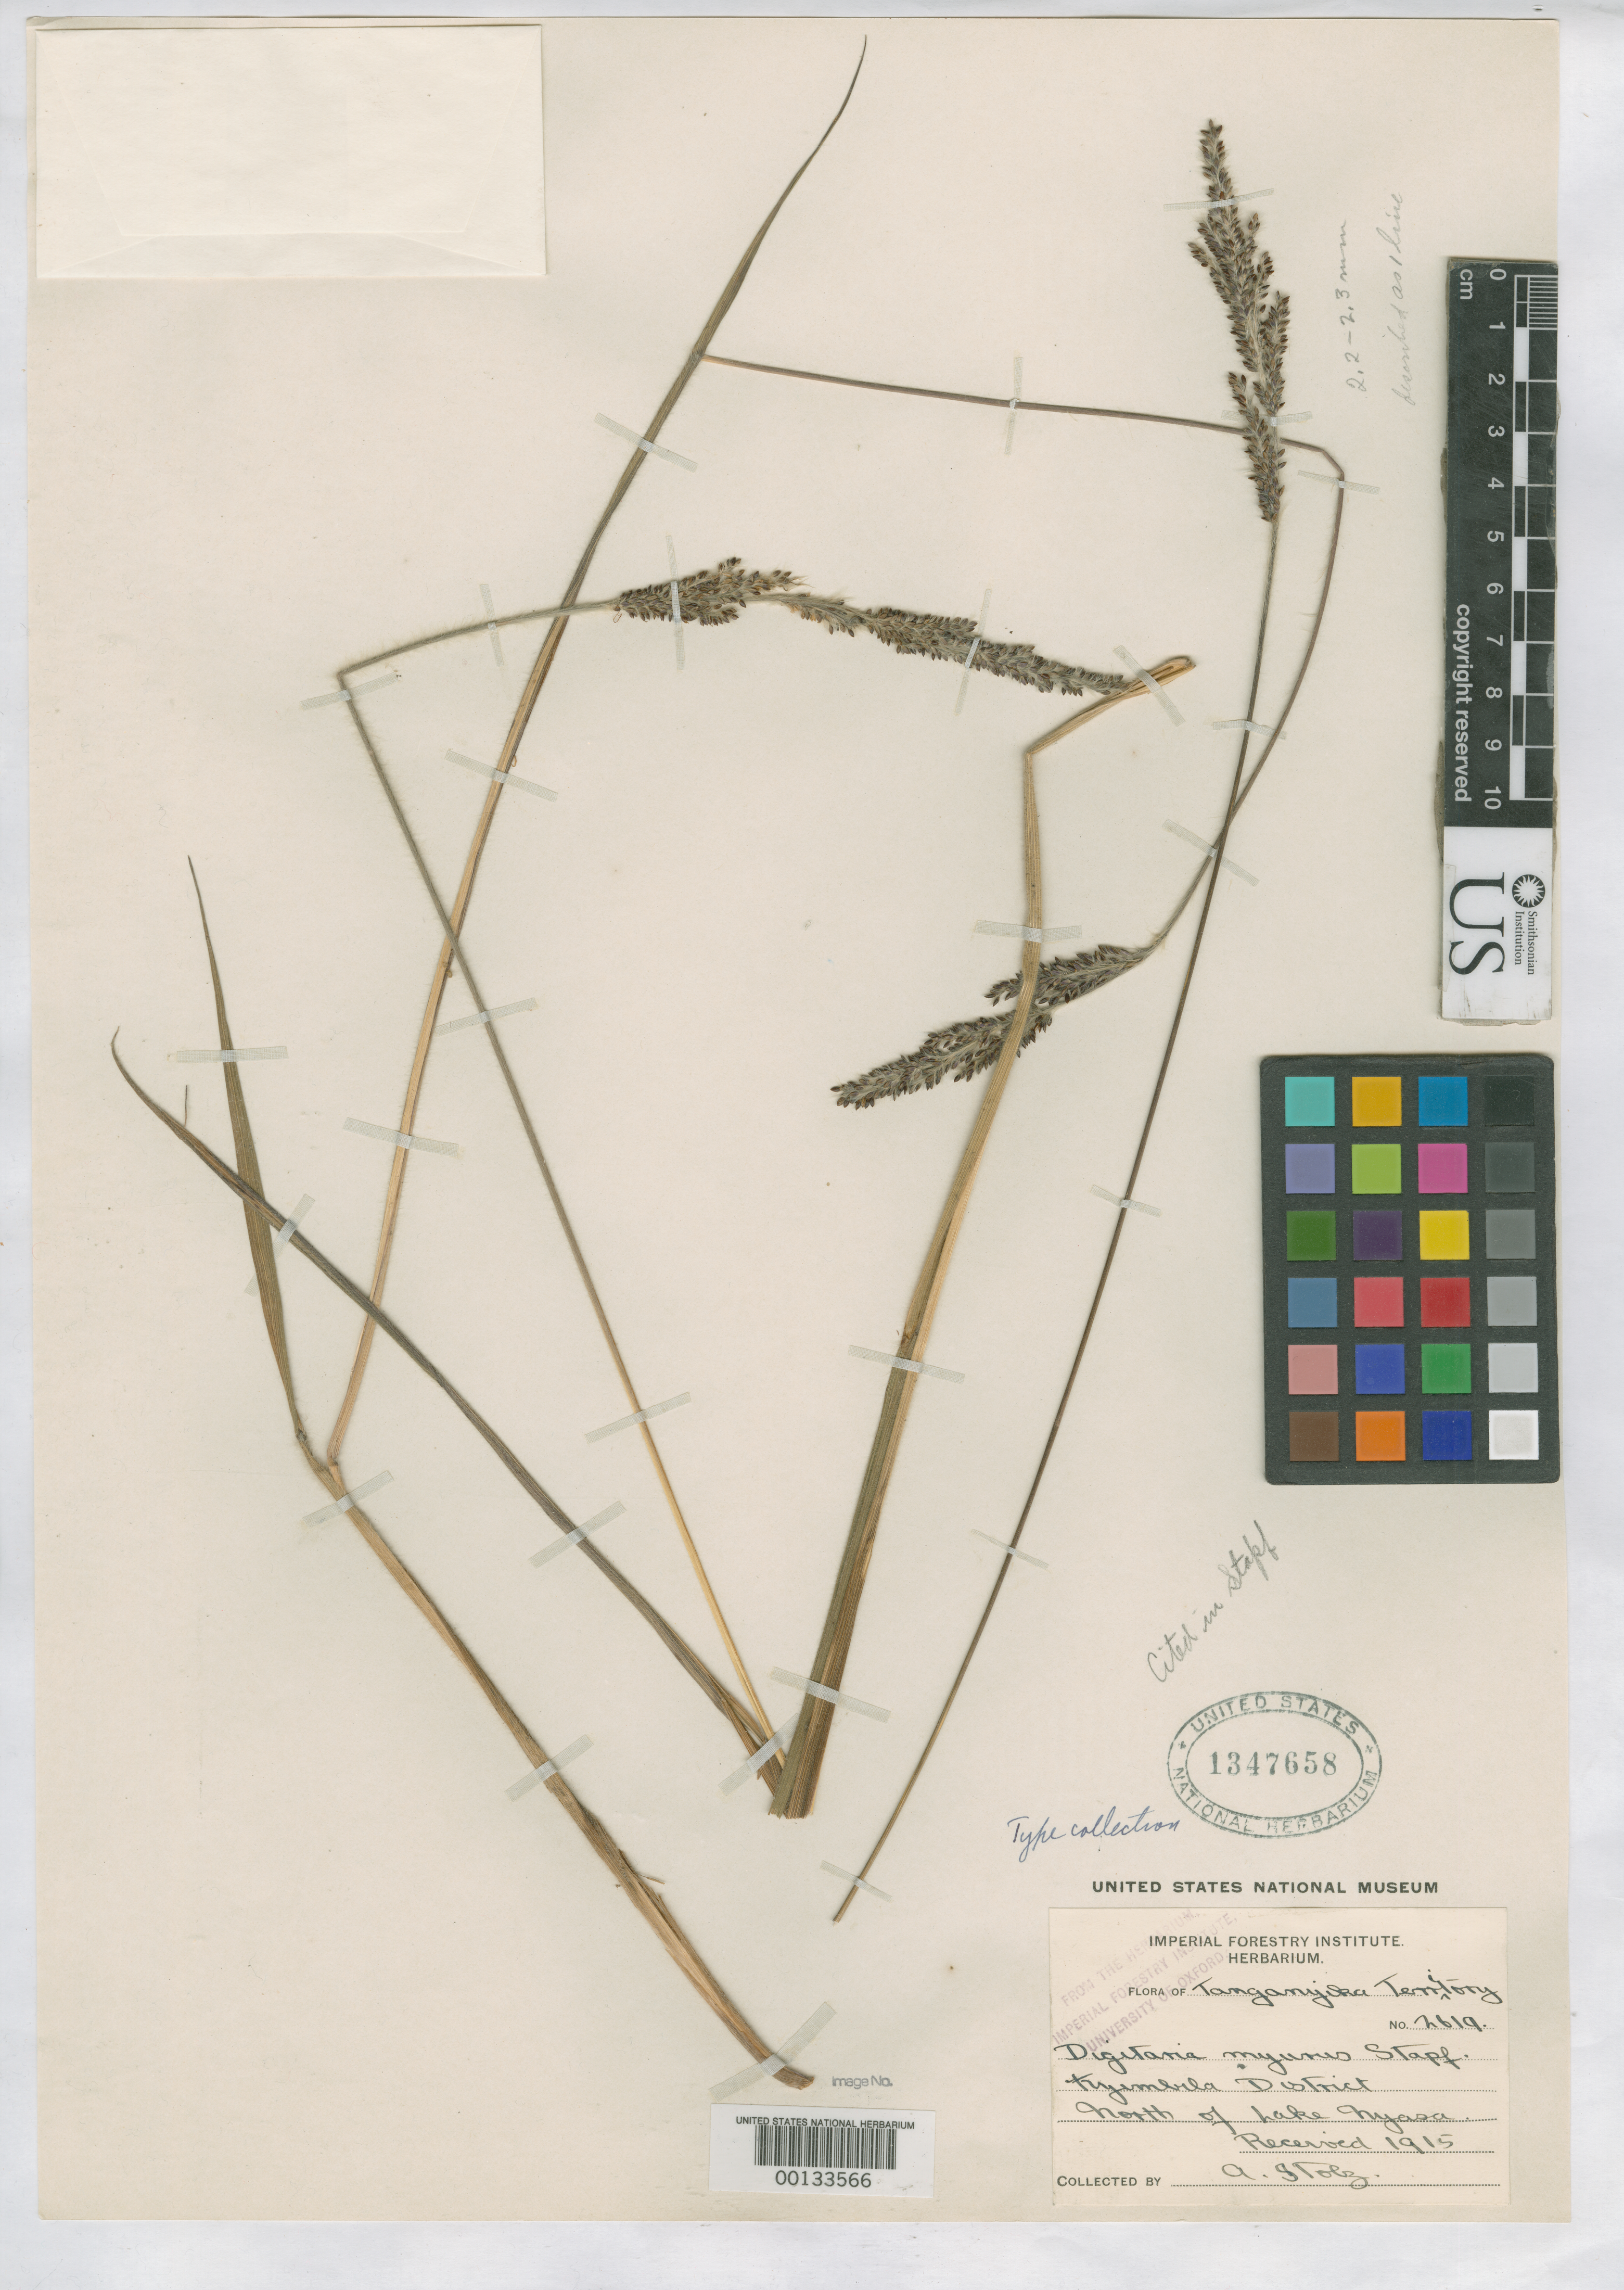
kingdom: Plantae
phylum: Tracheophyta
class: Liliopsida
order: Poales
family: Poaceae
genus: Digitaria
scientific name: Digitaria myurus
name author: Stapf in Oliv.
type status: Isotype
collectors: A. Stolz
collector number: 2619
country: Tanzania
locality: Kyimbila, near Rulongwe.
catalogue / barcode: US 1347658